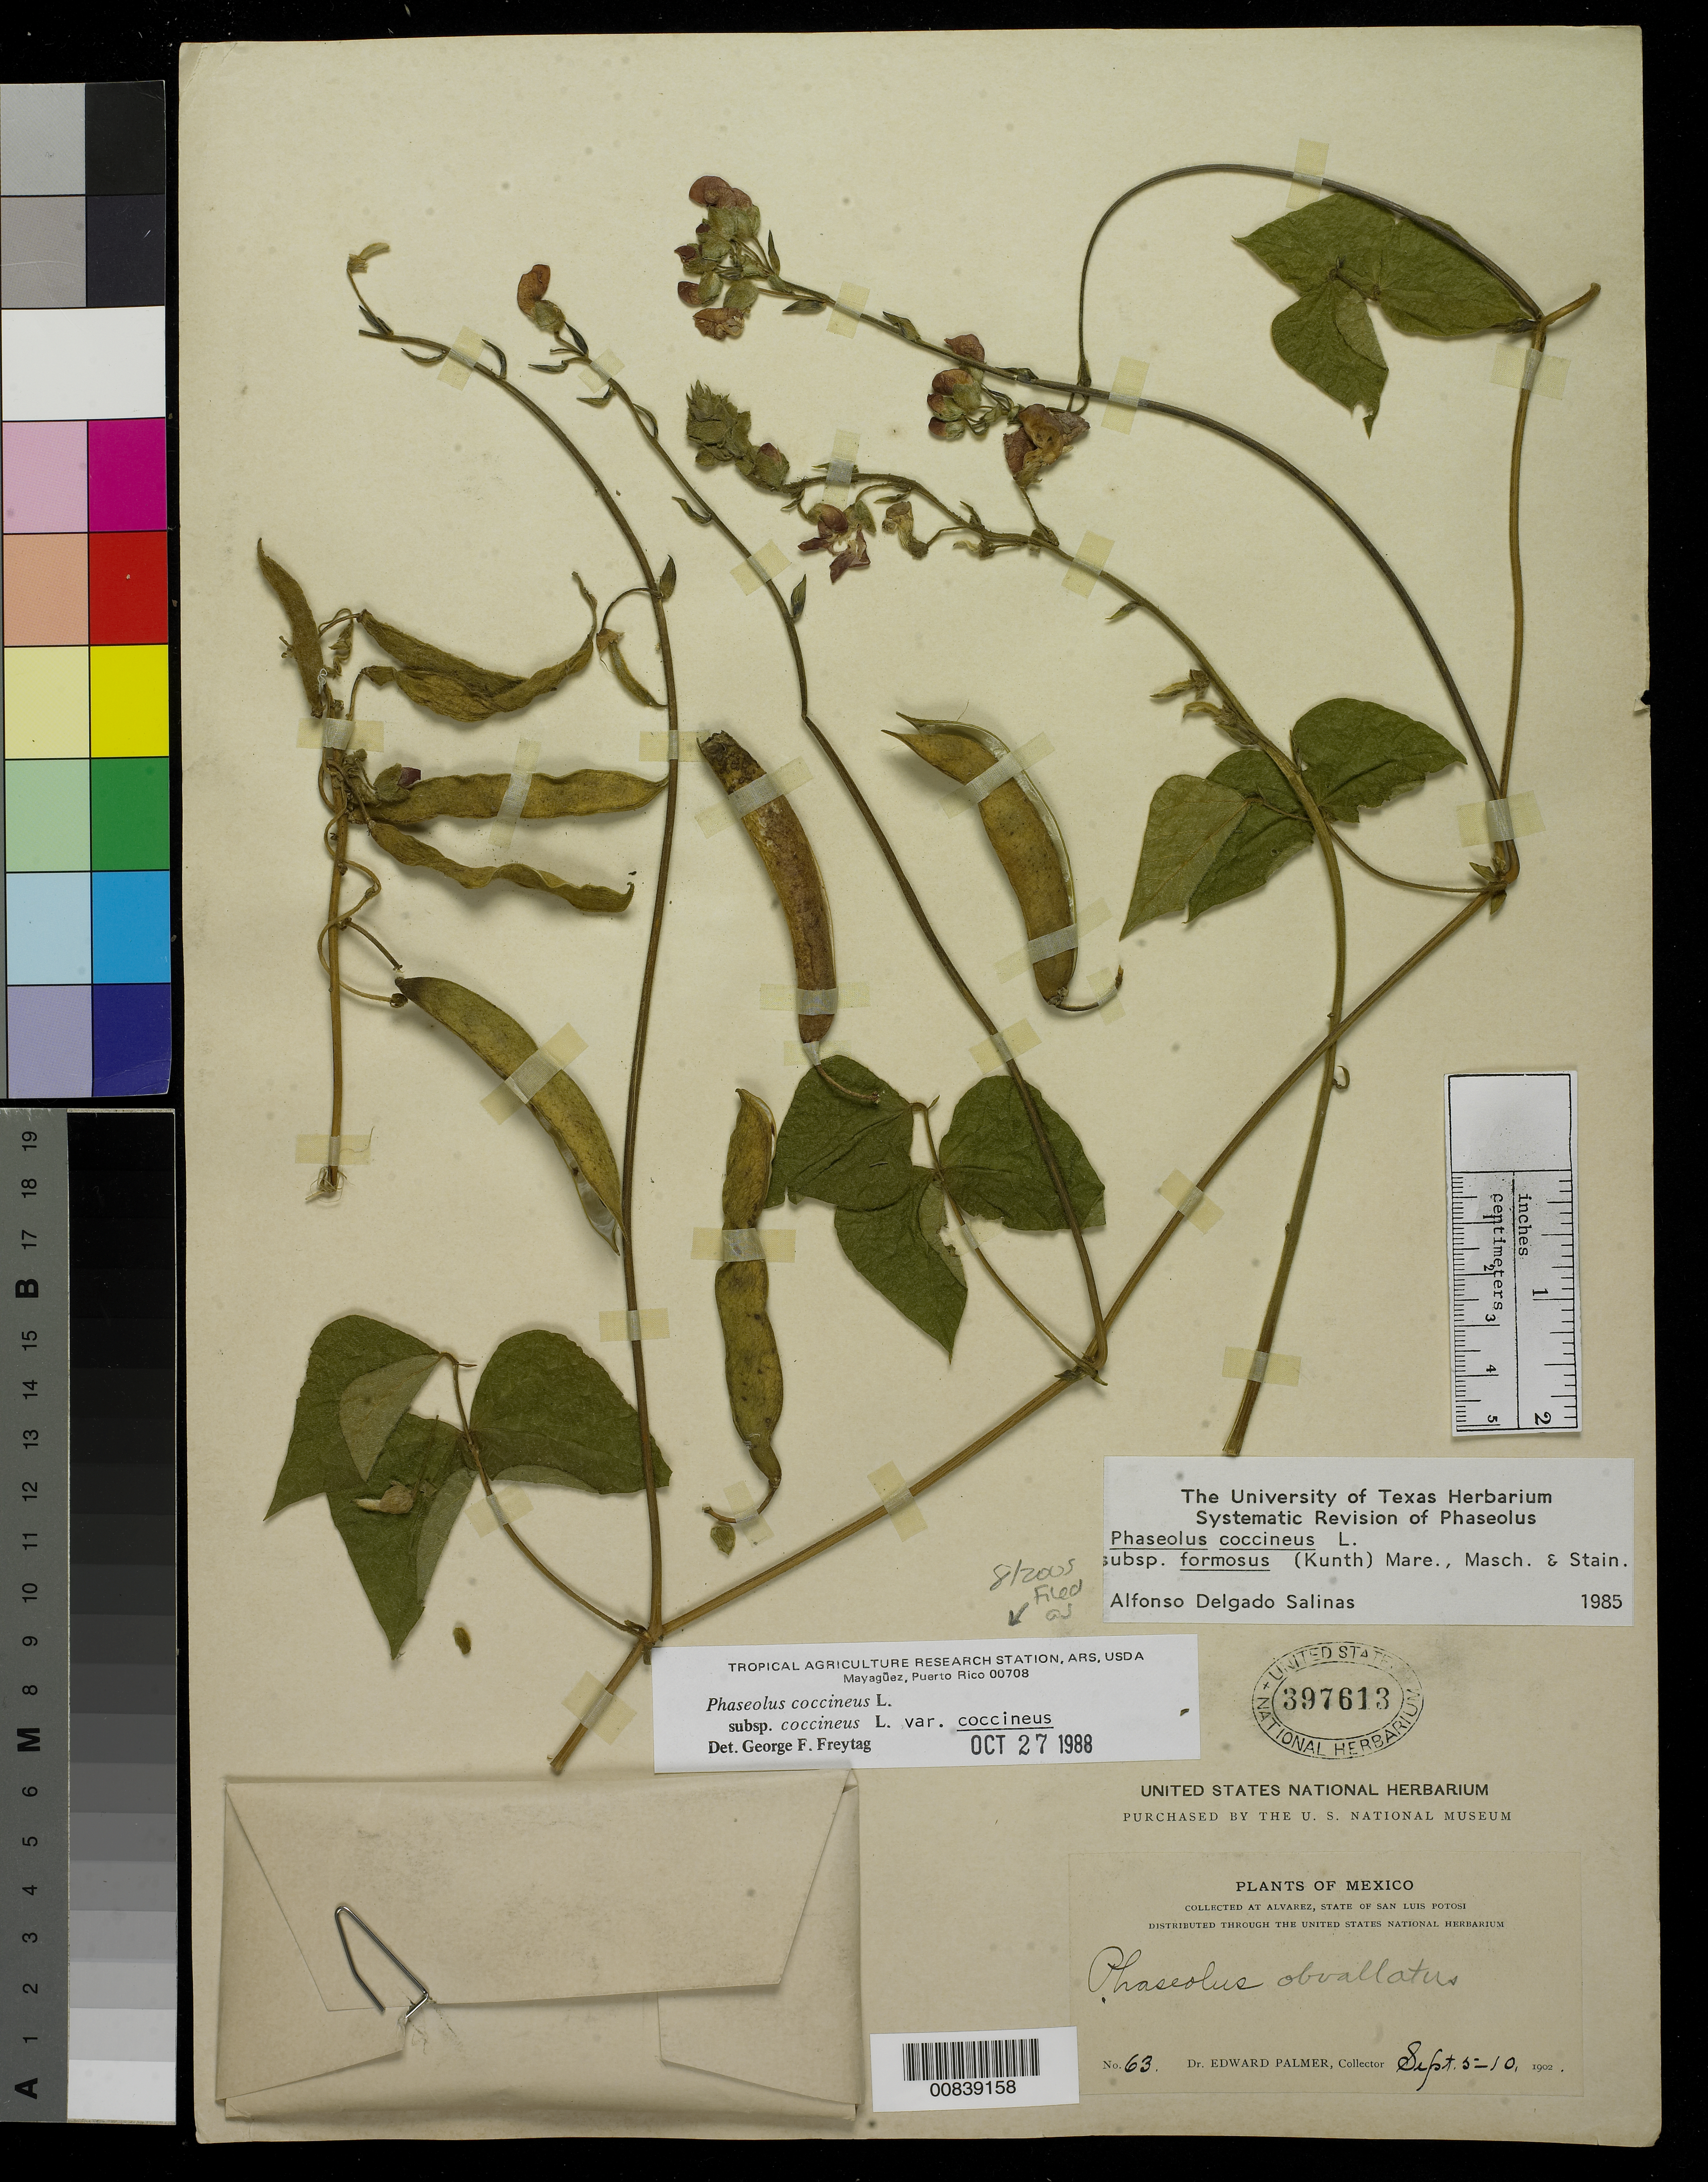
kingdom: Plantae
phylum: Tracheophyta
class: Magnoliopsida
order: Fabales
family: Fabaceae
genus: Phaseolus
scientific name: Phaseolus coccineus var. coccineus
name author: L.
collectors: E. Palmer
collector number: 63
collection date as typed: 05 Sep 1902 to 10 Sep 1902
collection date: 1902-09-05/1902-09-10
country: Mexico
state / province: San Luis Potosí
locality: Alvarez, San Luis Potosí.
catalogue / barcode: US 397613